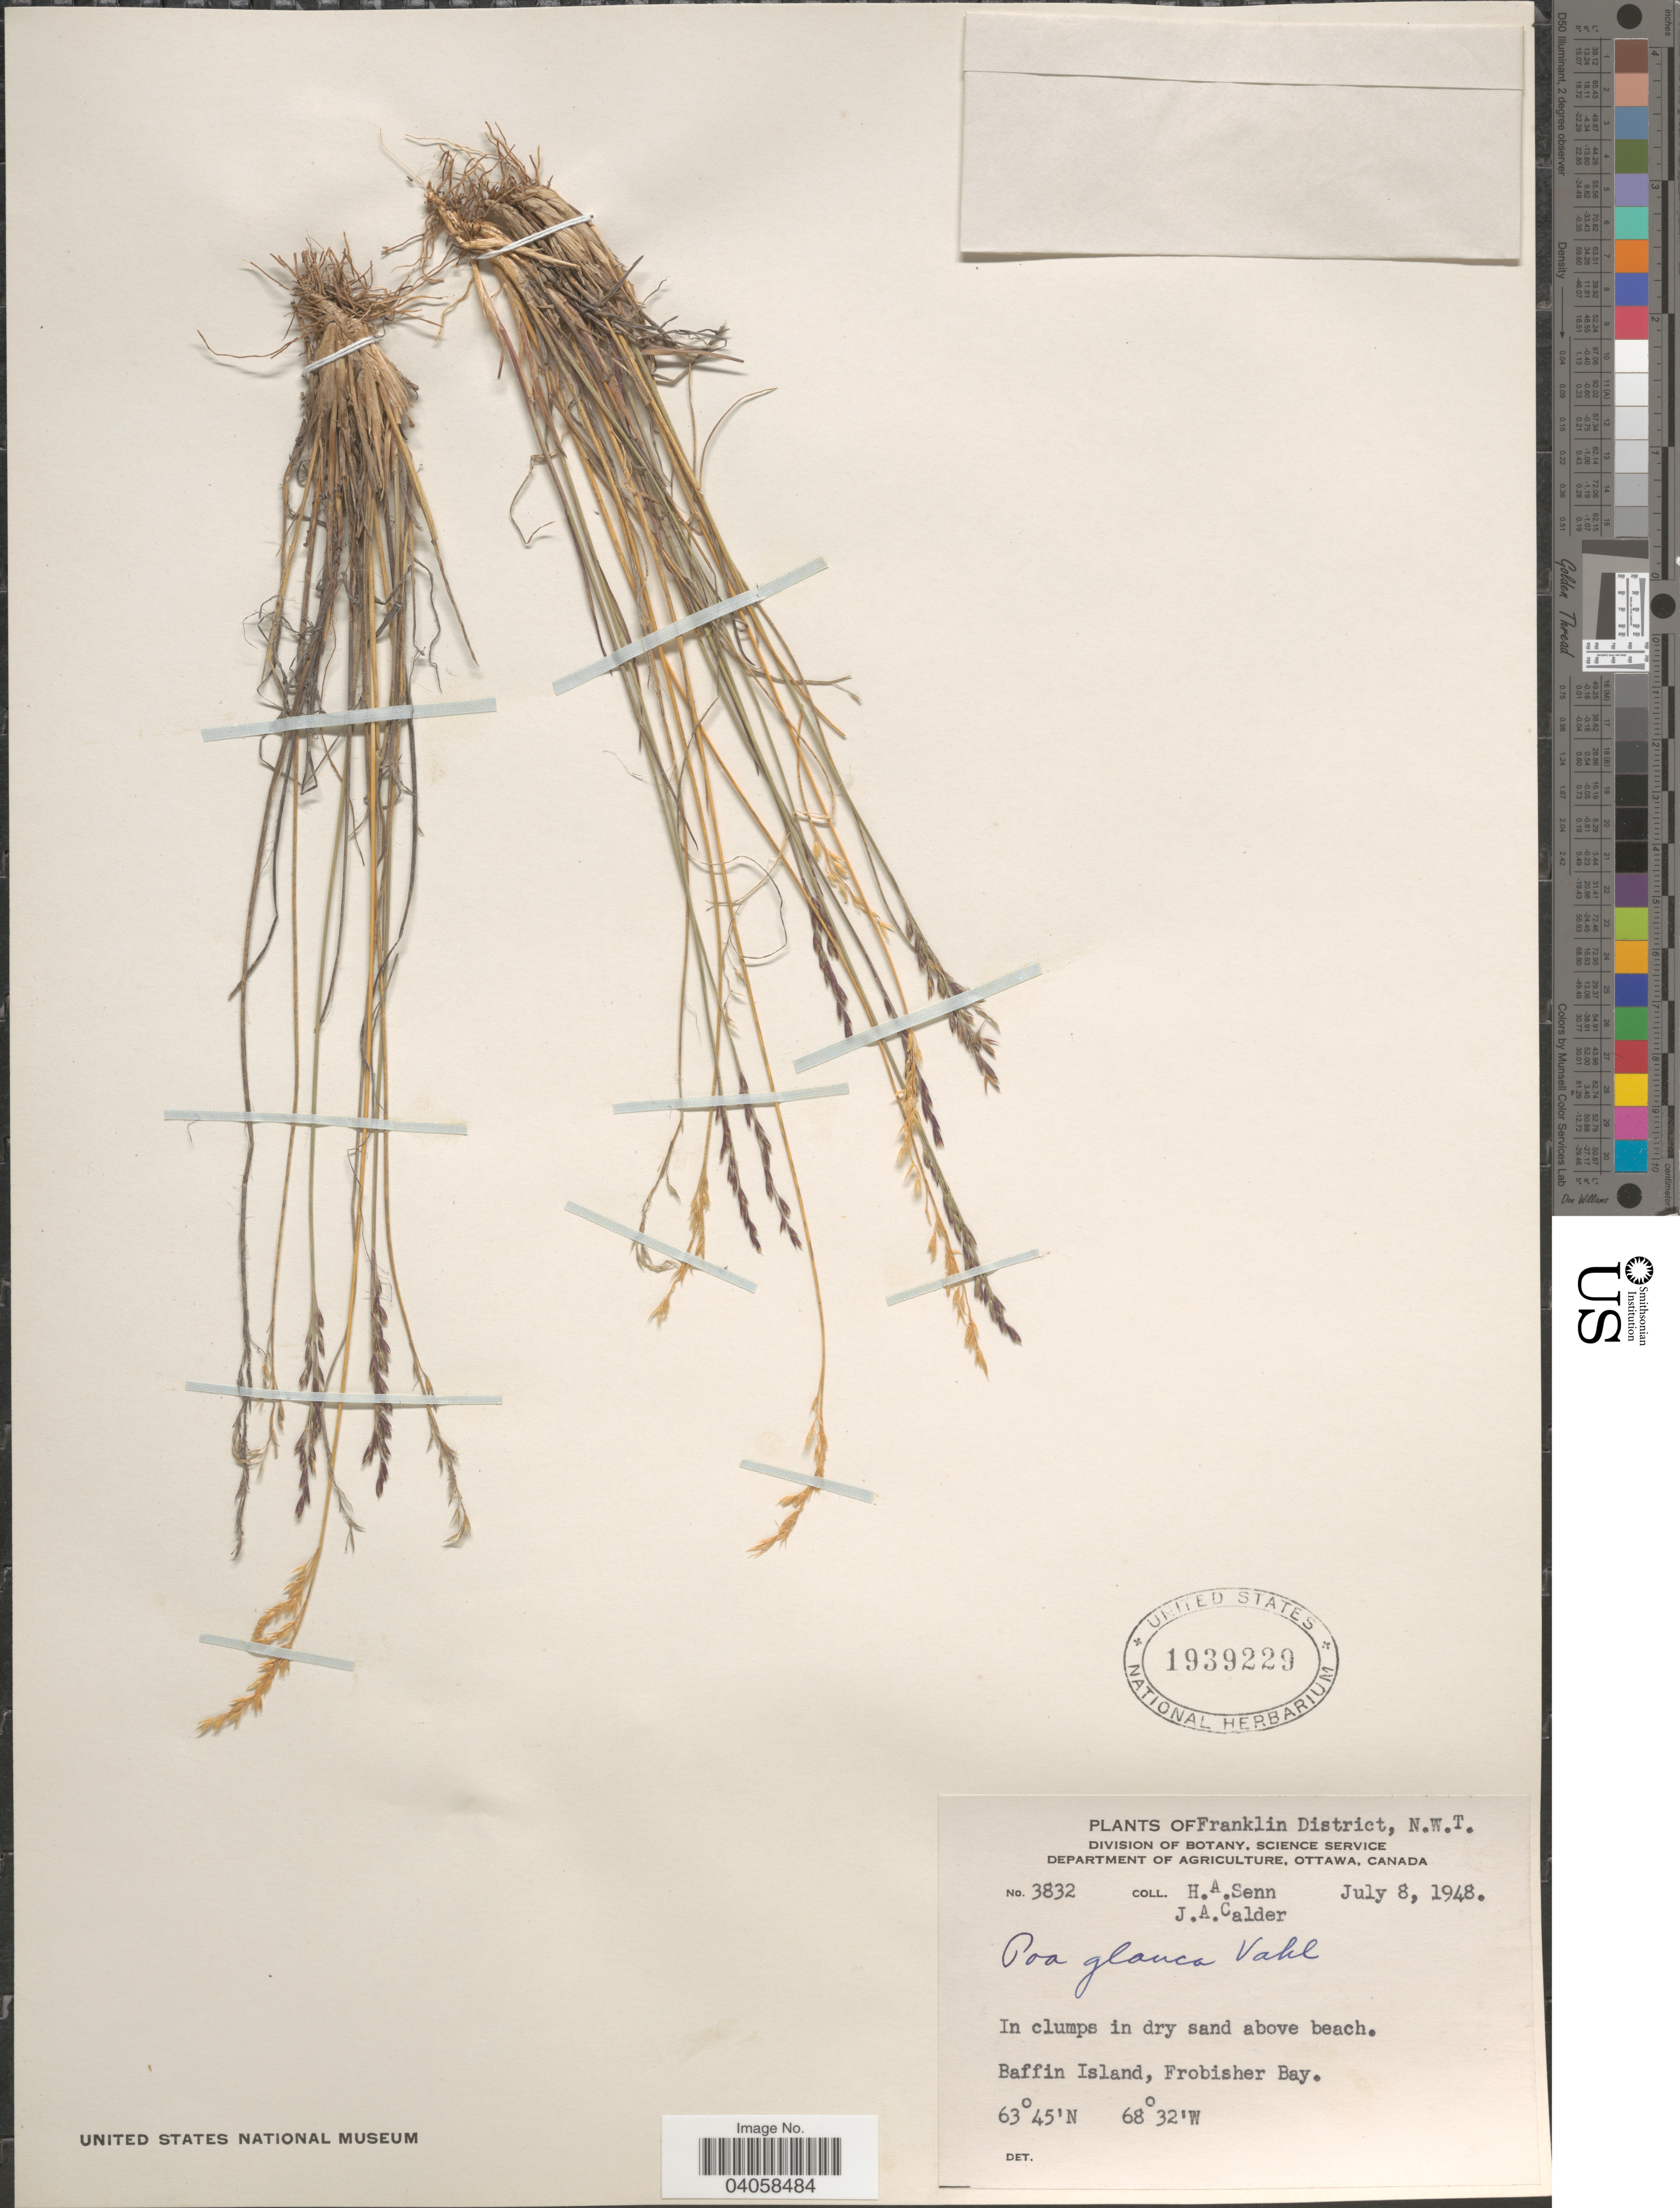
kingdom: Plantae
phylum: Tracheophyta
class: Liliopsida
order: Poales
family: Poaceae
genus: Poa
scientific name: Poa glauca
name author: Vahl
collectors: H. Senn & J. A. Calder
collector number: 3832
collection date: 1948-07-08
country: Canada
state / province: Northwest Territories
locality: Franklin District. Baffin Island, Frobisher Bay.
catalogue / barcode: US 1939229